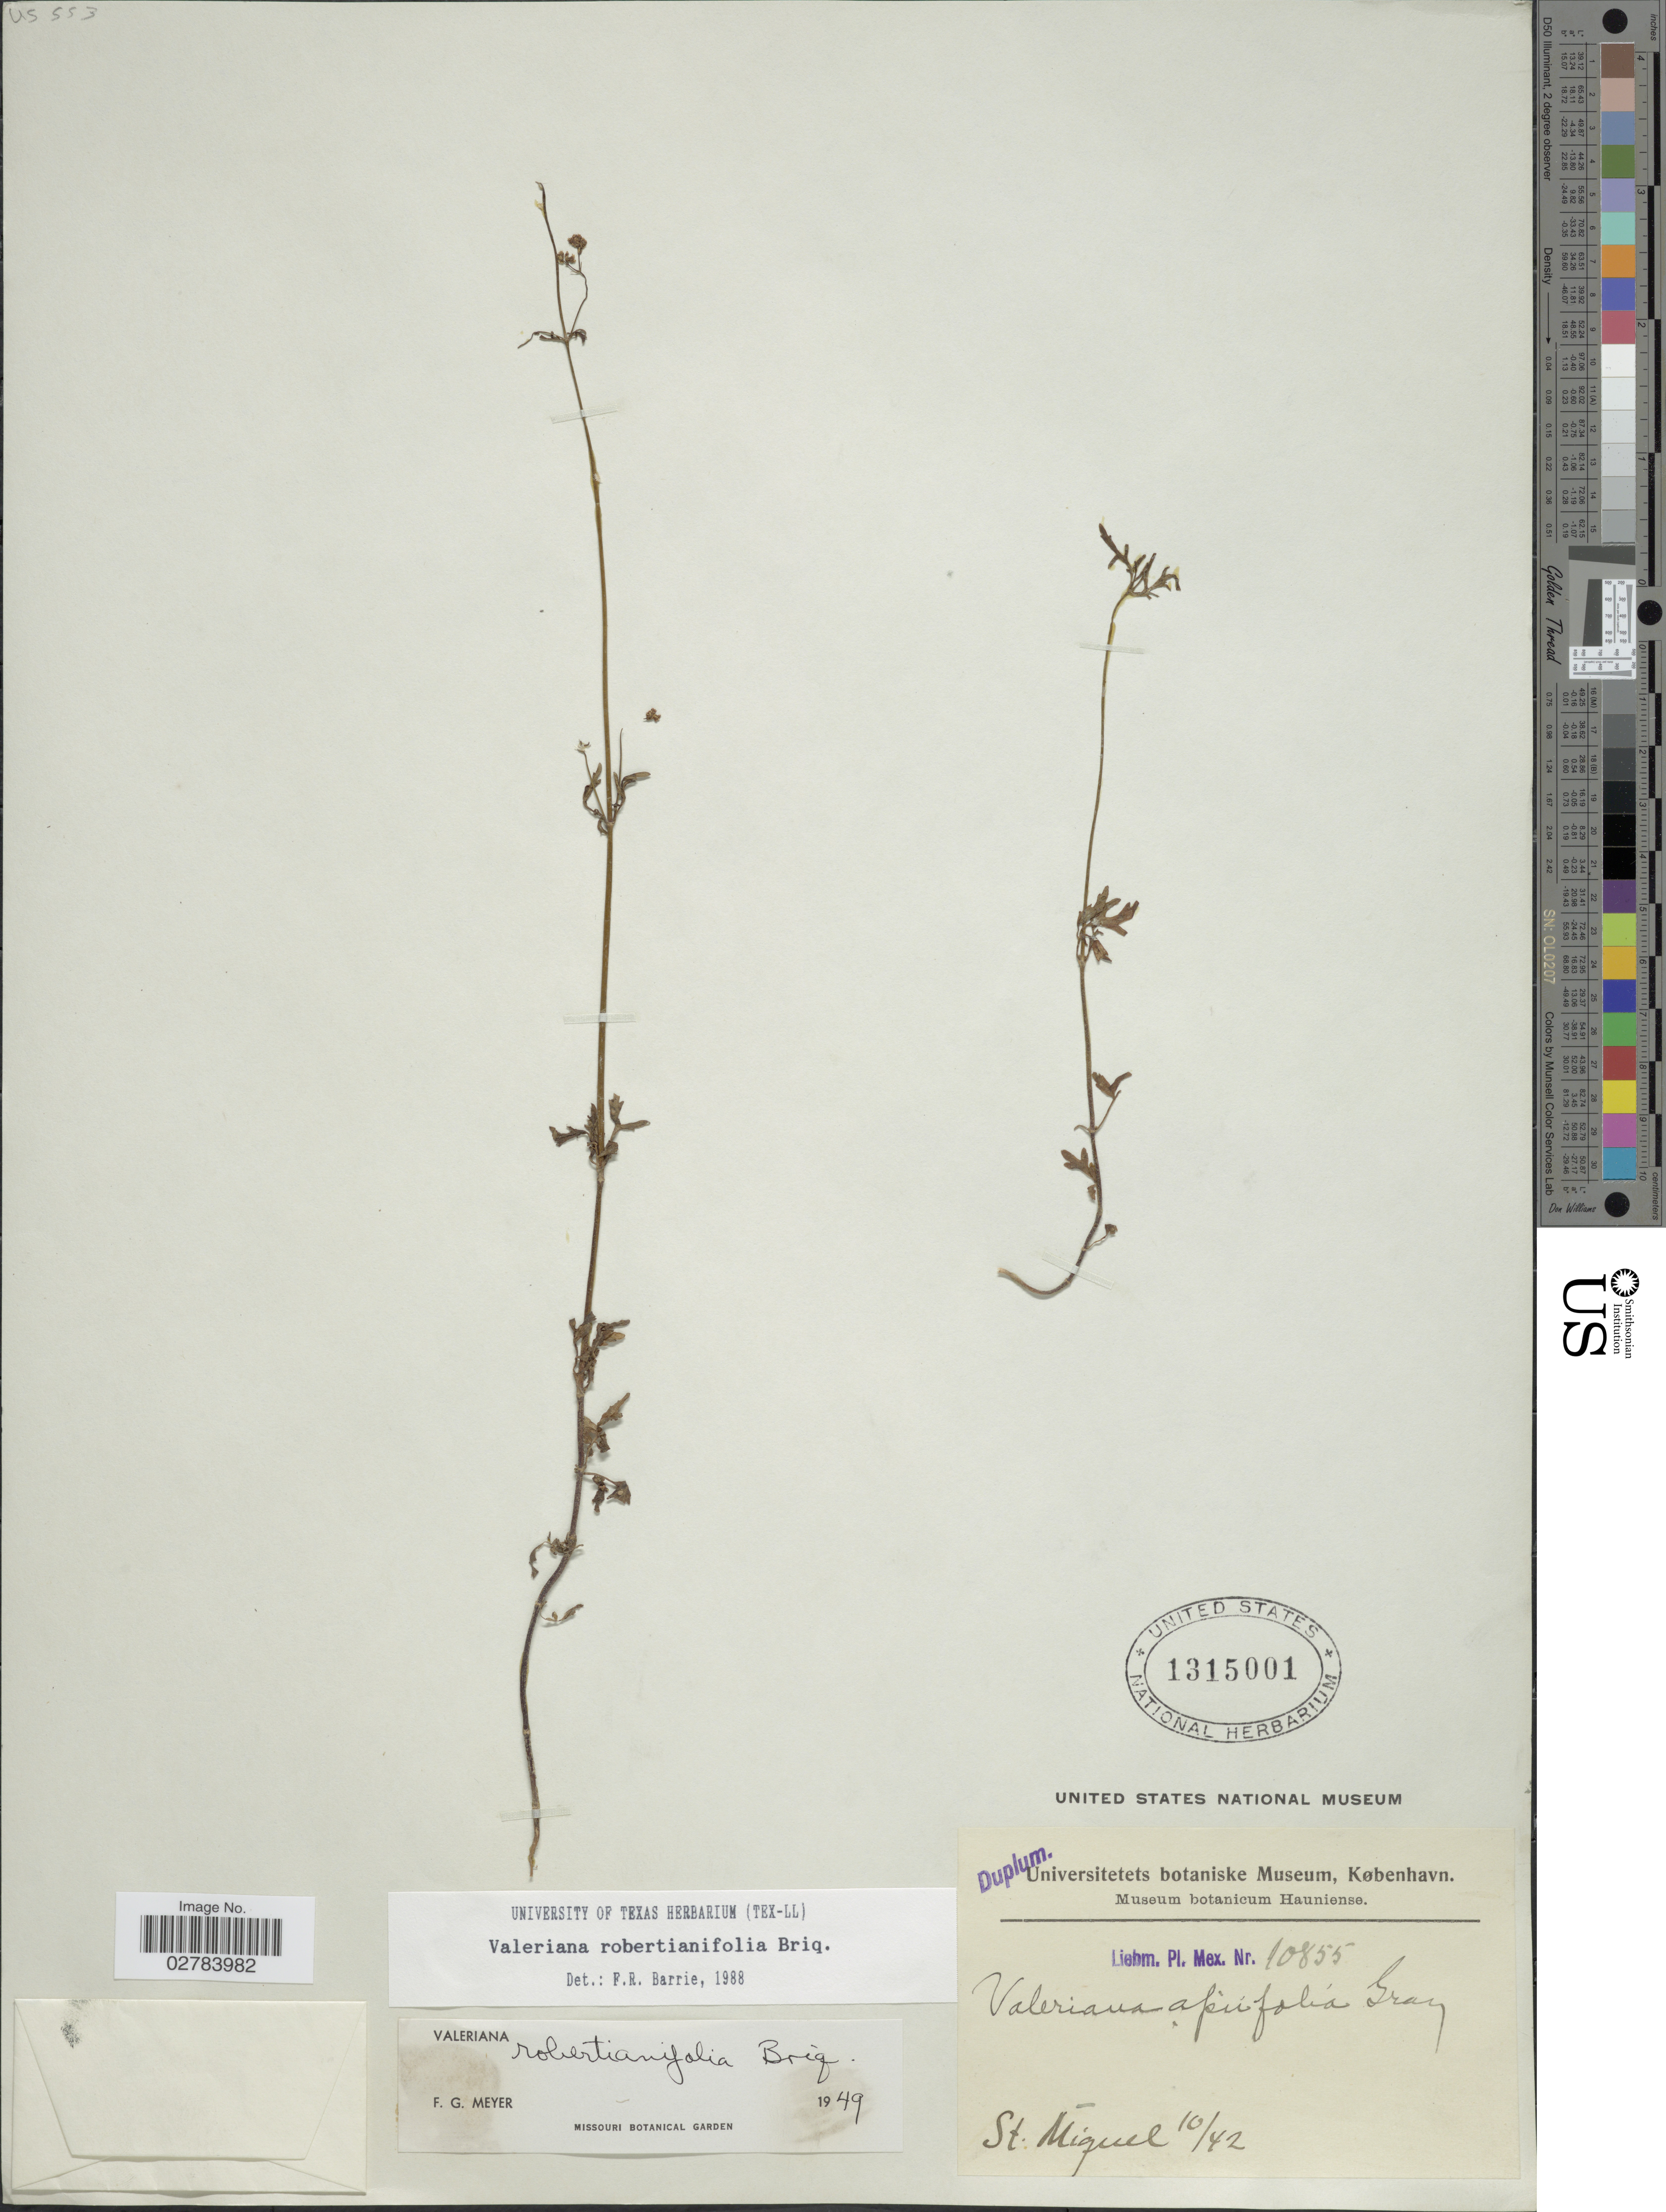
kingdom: Plantae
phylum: Tracheophyta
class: Magnoliopsida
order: Dipsacales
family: Caprifoliaceae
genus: Valeriana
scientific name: Valeriana robertianifolia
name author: Briq.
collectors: Liebmann, --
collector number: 10855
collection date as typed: Transcribed d/m/y: /10/42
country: Mexico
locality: St. Miguel.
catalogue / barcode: US 1315001